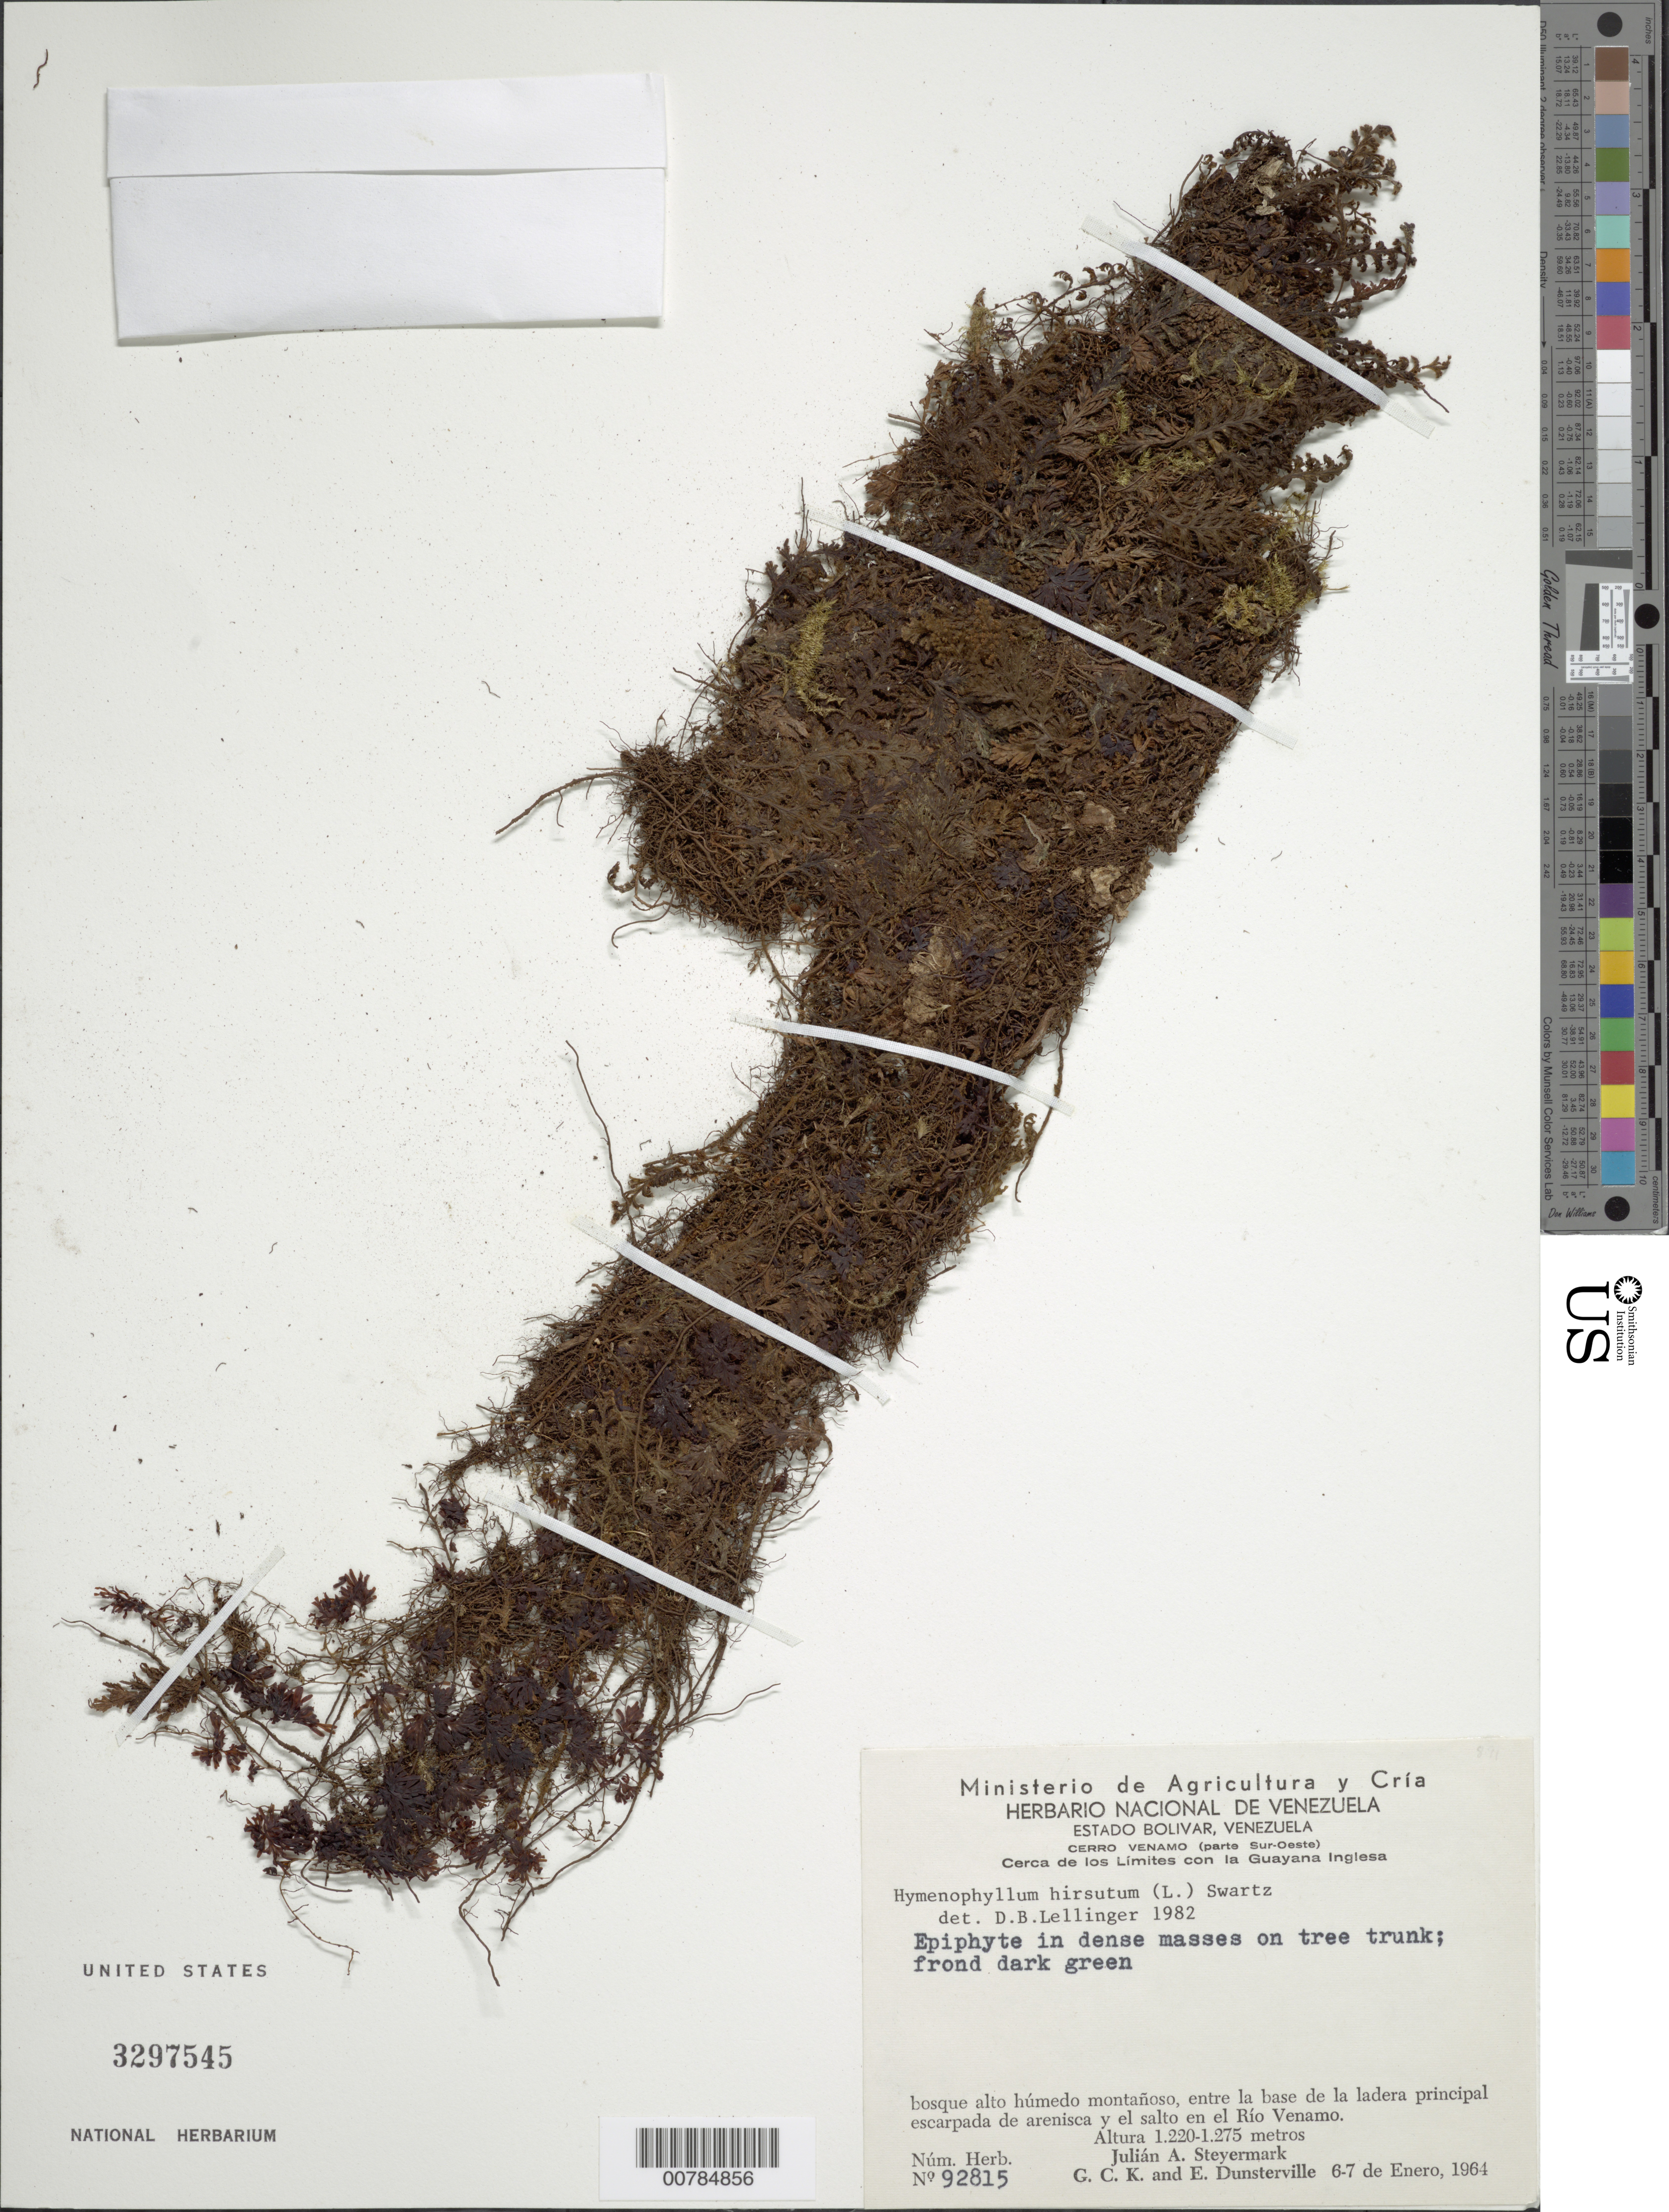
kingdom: Plantae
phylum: Tracheophyta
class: Polypodiopsida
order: Hymenophyllales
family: Hymenophyllaceae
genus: Hymenophyllum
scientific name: Hymenophyllum hirsutum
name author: (L.) Sw.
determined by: Lellinger, David B., (BOT), Smithsonian Institution - National Museum of Natural History (UNITED STATES)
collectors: J. Steyermark, G. C. K. Dunsterville & E. Dunsterville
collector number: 92815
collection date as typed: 6-Jan-64 to 7-Jan-64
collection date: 1964-01-06/1964-01-07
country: Venezuela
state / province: Bolívar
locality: Cerro Venamo (parte Sur-Oeste), Río Venamo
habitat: Bosque alto humedo montanoso, entre la bse de la ladera principal esarpada de arenisca y el salto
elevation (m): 1220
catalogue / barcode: US 3297545